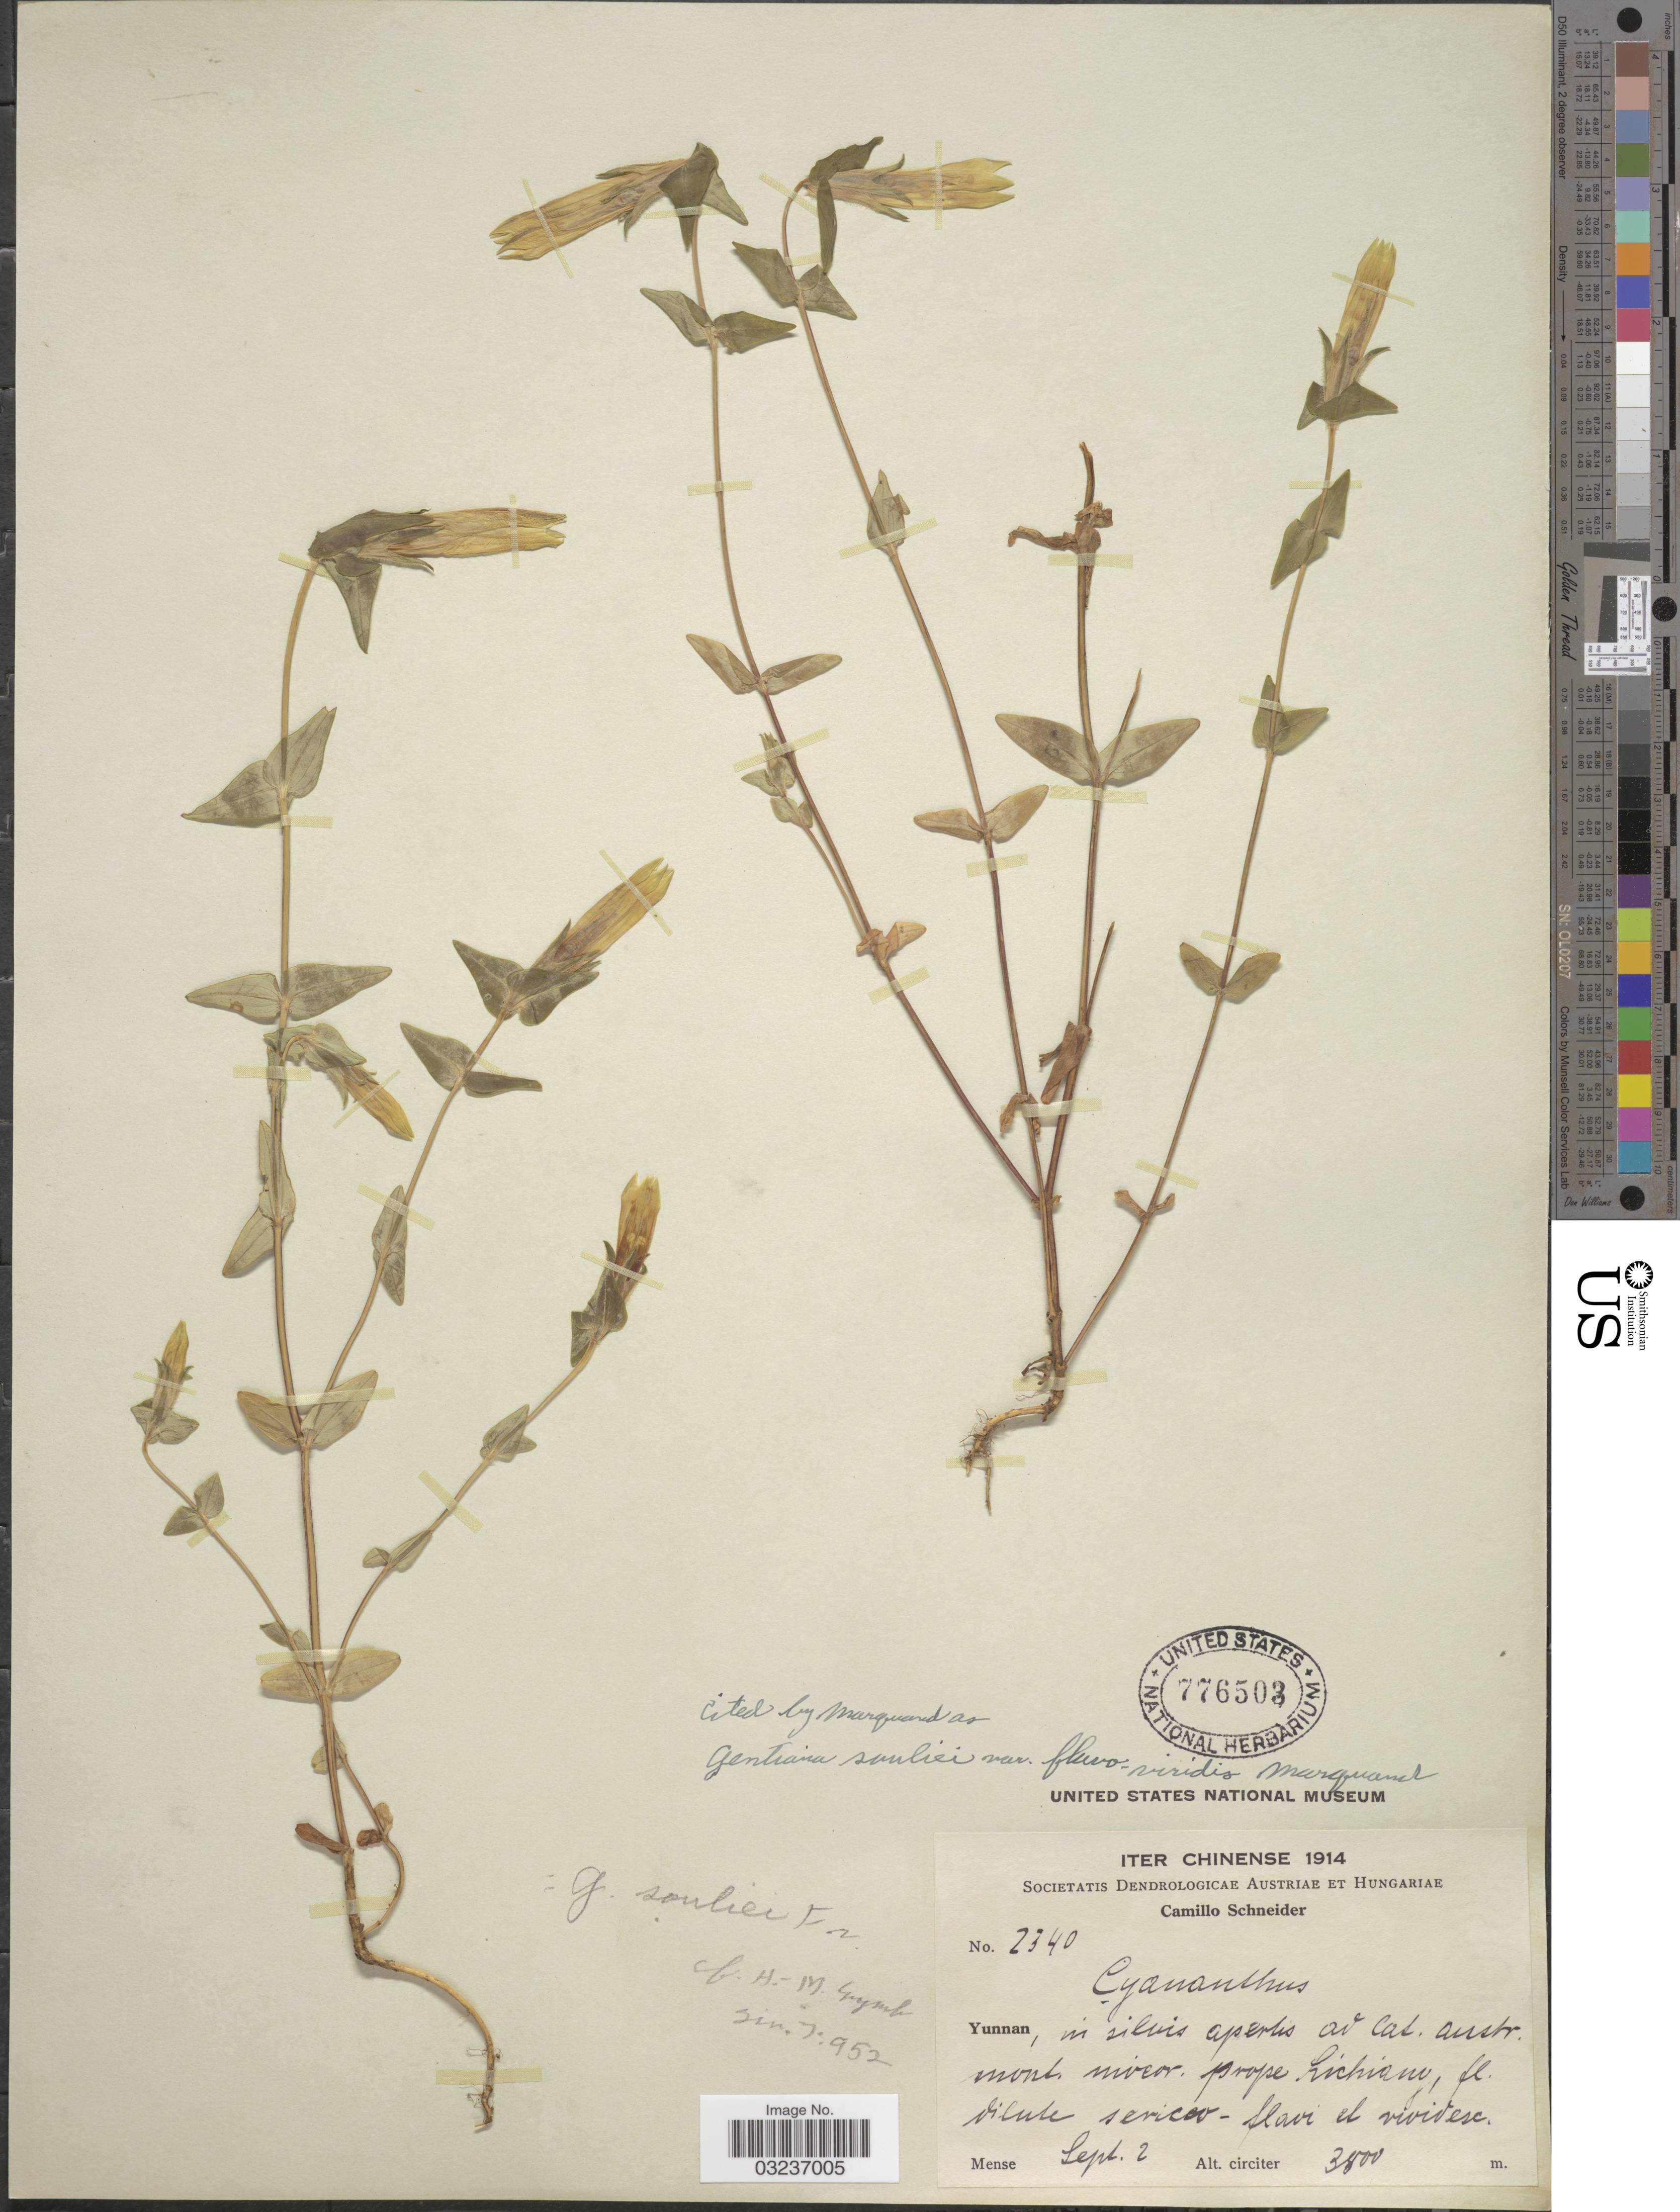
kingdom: Plantae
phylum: Tracheophyta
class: Magnoliopsida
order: Gentianales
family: Gentianaceae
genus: Gentiana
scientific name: Gentiana souliei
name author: Franch.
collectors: C. K. Schneider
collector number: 2340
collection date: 1914-09-02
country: China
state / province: Yunnan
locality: Yunnan, in silvis apertis ad cas. austr. mont. niveor. prope Lichiang, fl. dilute [interpreted] sericeo [interpreted], falvi et vivivesc [interpreted].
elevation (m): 3800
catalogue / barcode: US 776503